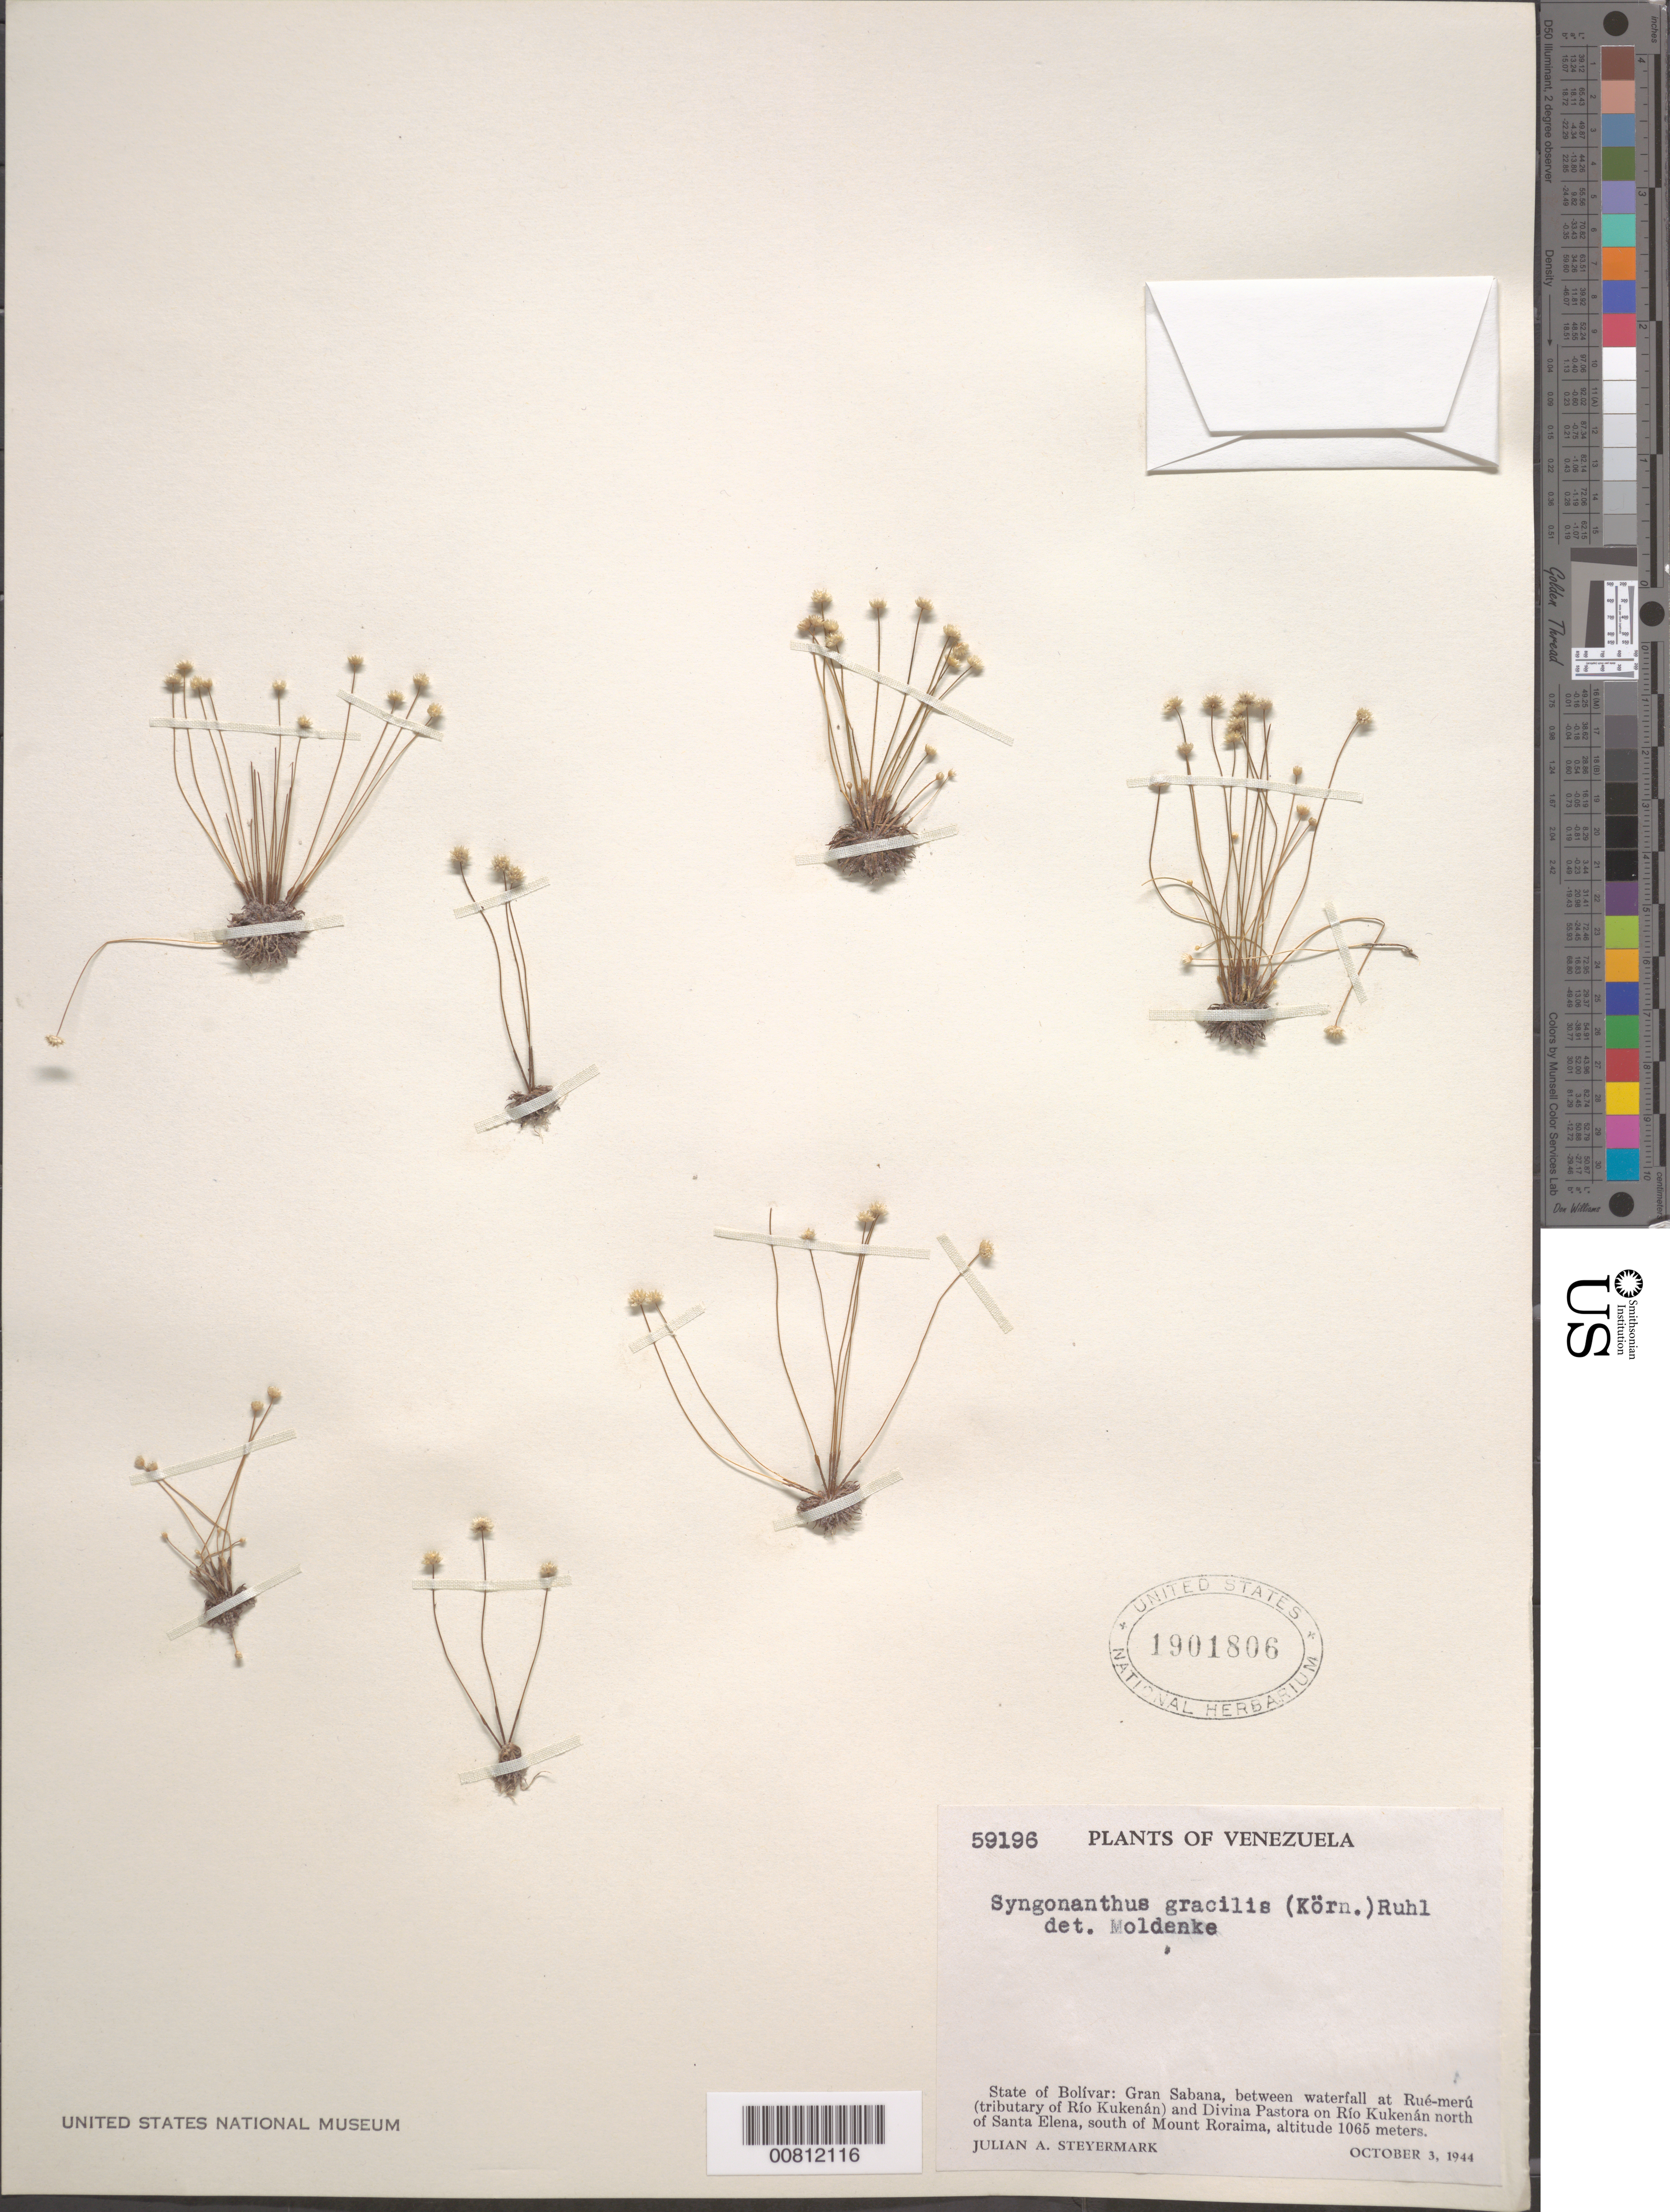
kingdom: Plantae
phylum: Tracheophyta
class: Liliopsida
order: Poales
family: Eriocaulaceae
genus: Syngonanthus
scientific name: Syngonanthus gracilis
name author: (Bong.) Ruhland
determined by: Moldenke, H. N.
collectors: J. Steyermark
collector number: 59196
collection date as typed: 3-Oct-44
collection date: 1944-10-03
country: Venezuela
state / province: Bolívar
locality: Gran Sabana, between waterfall at Rué-merú (trib of Río Kukenán) and Divina Pastora on Río Kukenán, north of Santa Elena, south of Mount Roraima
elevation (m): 1065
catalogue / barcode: US 1901806